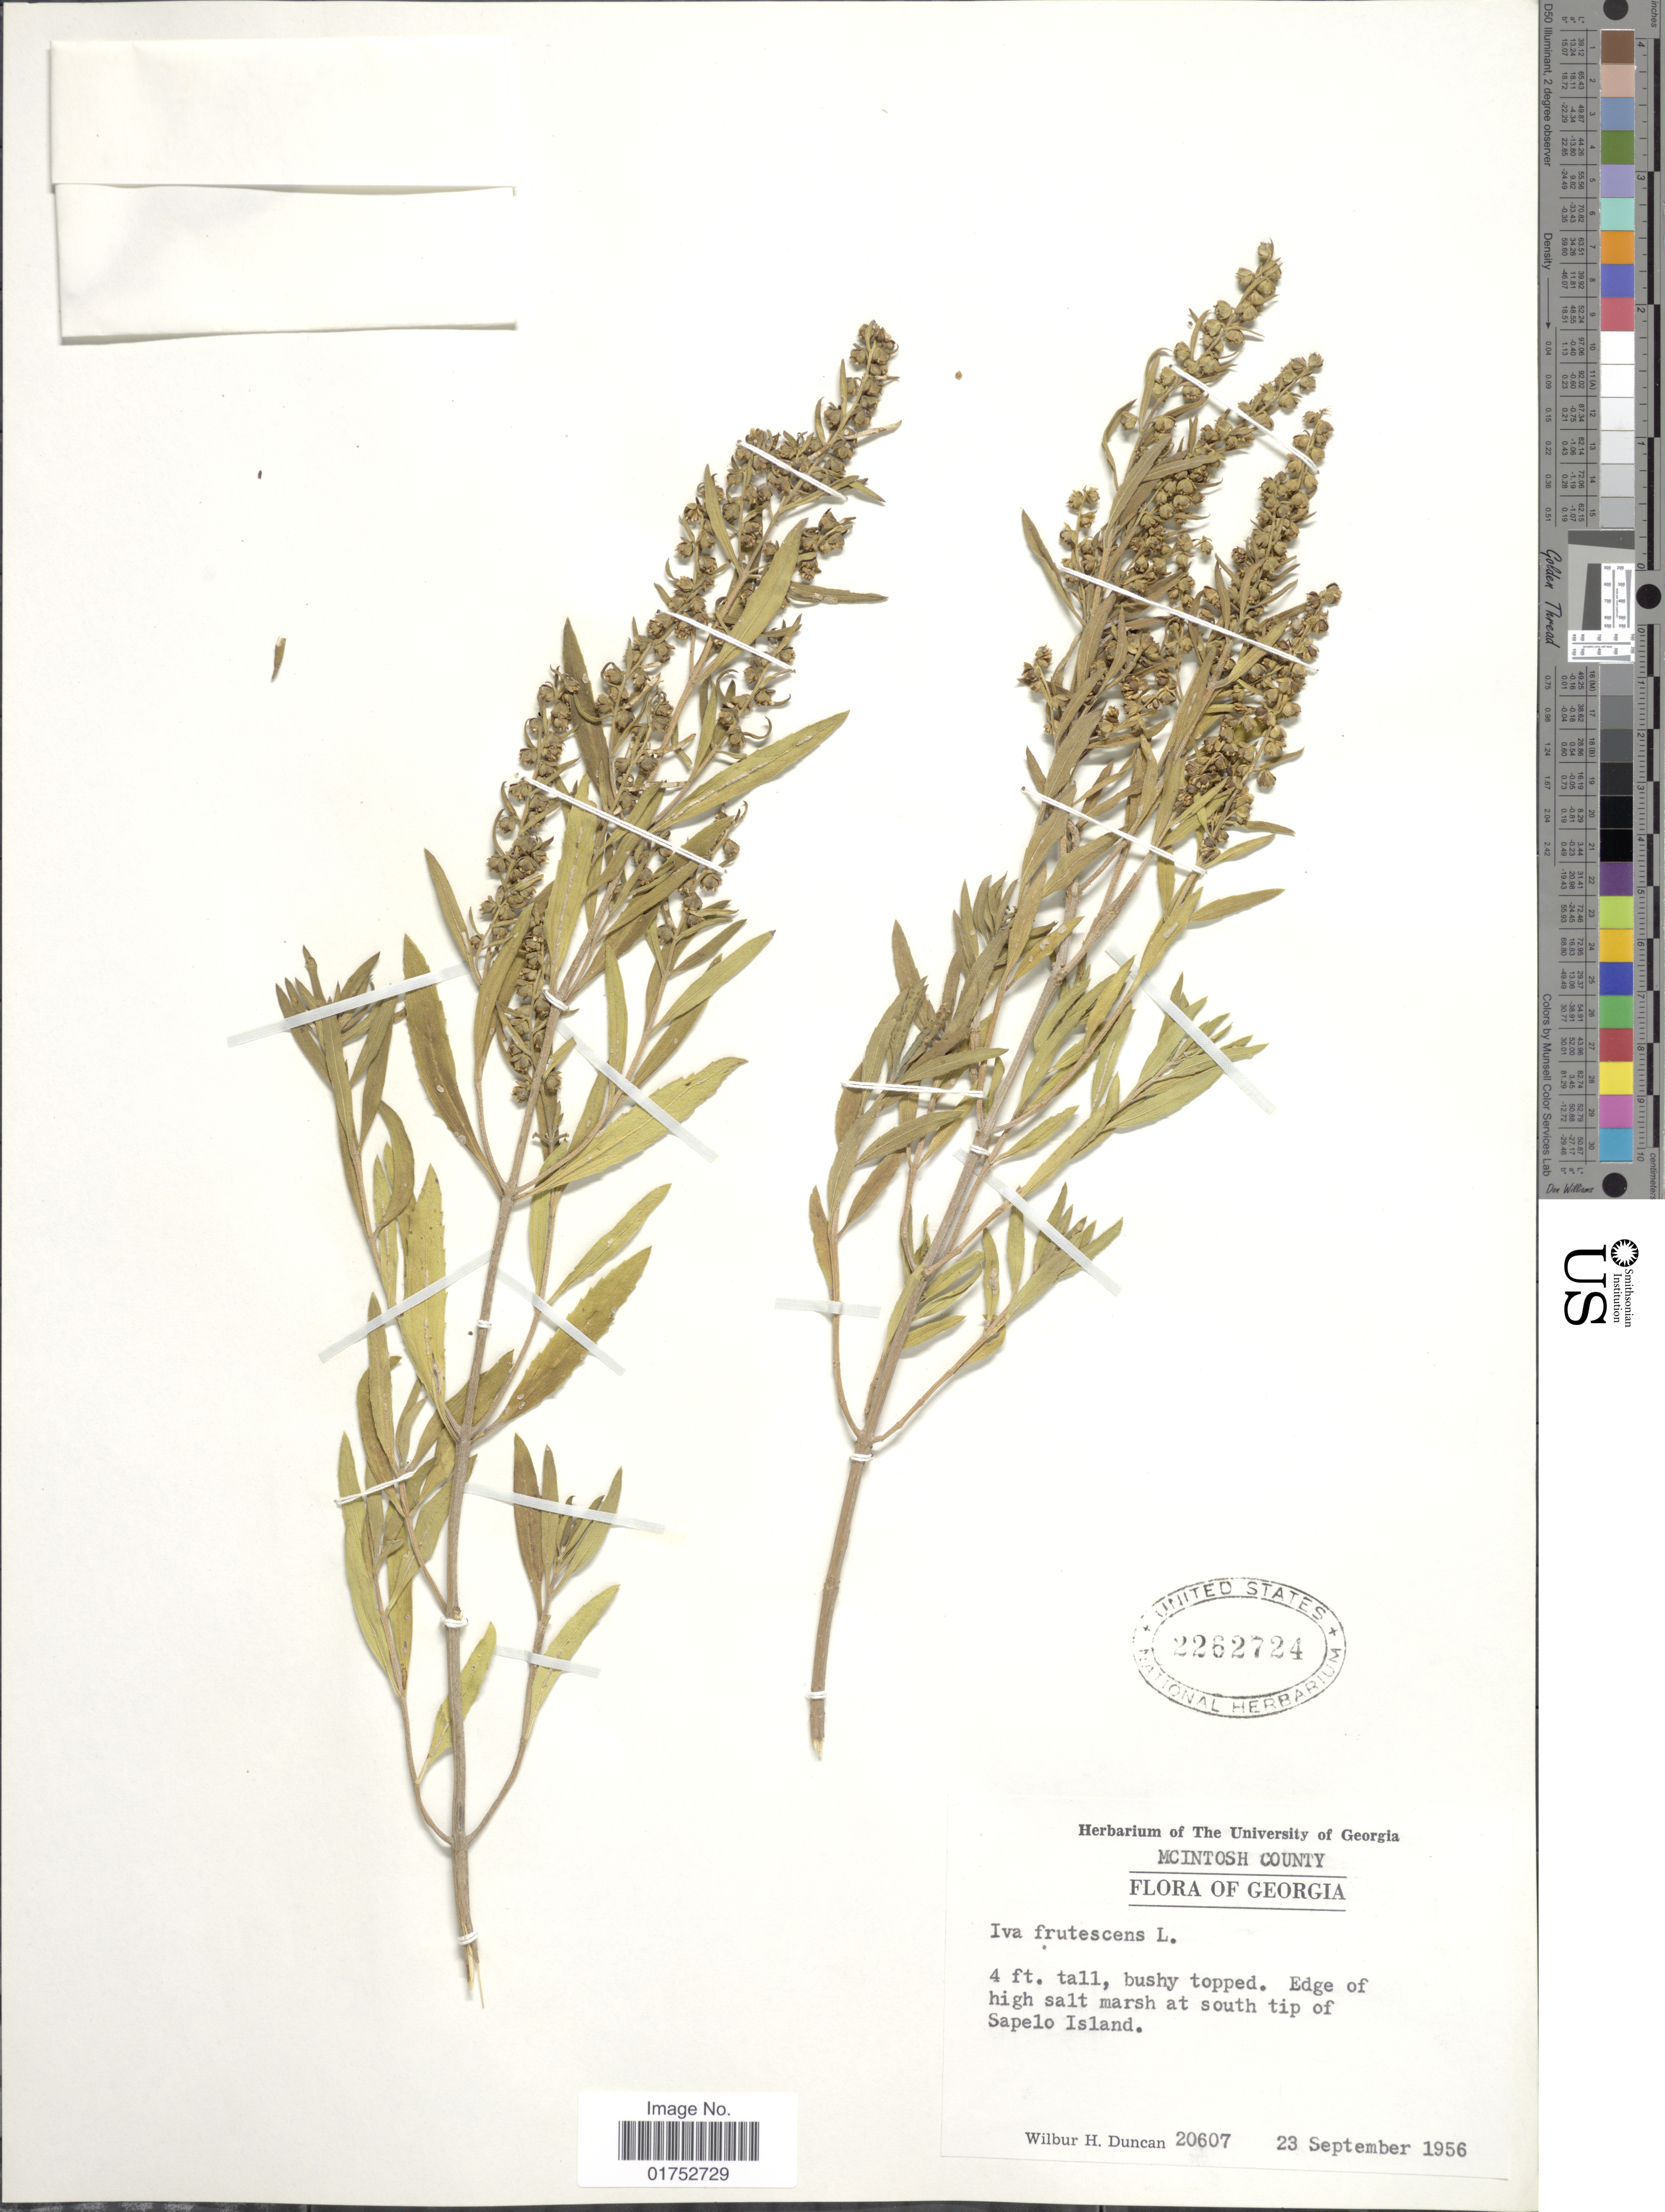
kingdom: Plantae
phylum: Tracheophyta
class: Magnoliopsida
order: Asterales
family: Asteraceae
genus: Iva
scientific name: Iva frutescens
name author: L.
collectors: W. H. Duncan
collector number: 20607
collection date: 1956-09-23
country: United States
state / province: Georgia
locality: Mcintosh County, south tip of Sapelo Island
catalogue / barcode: US 2262724